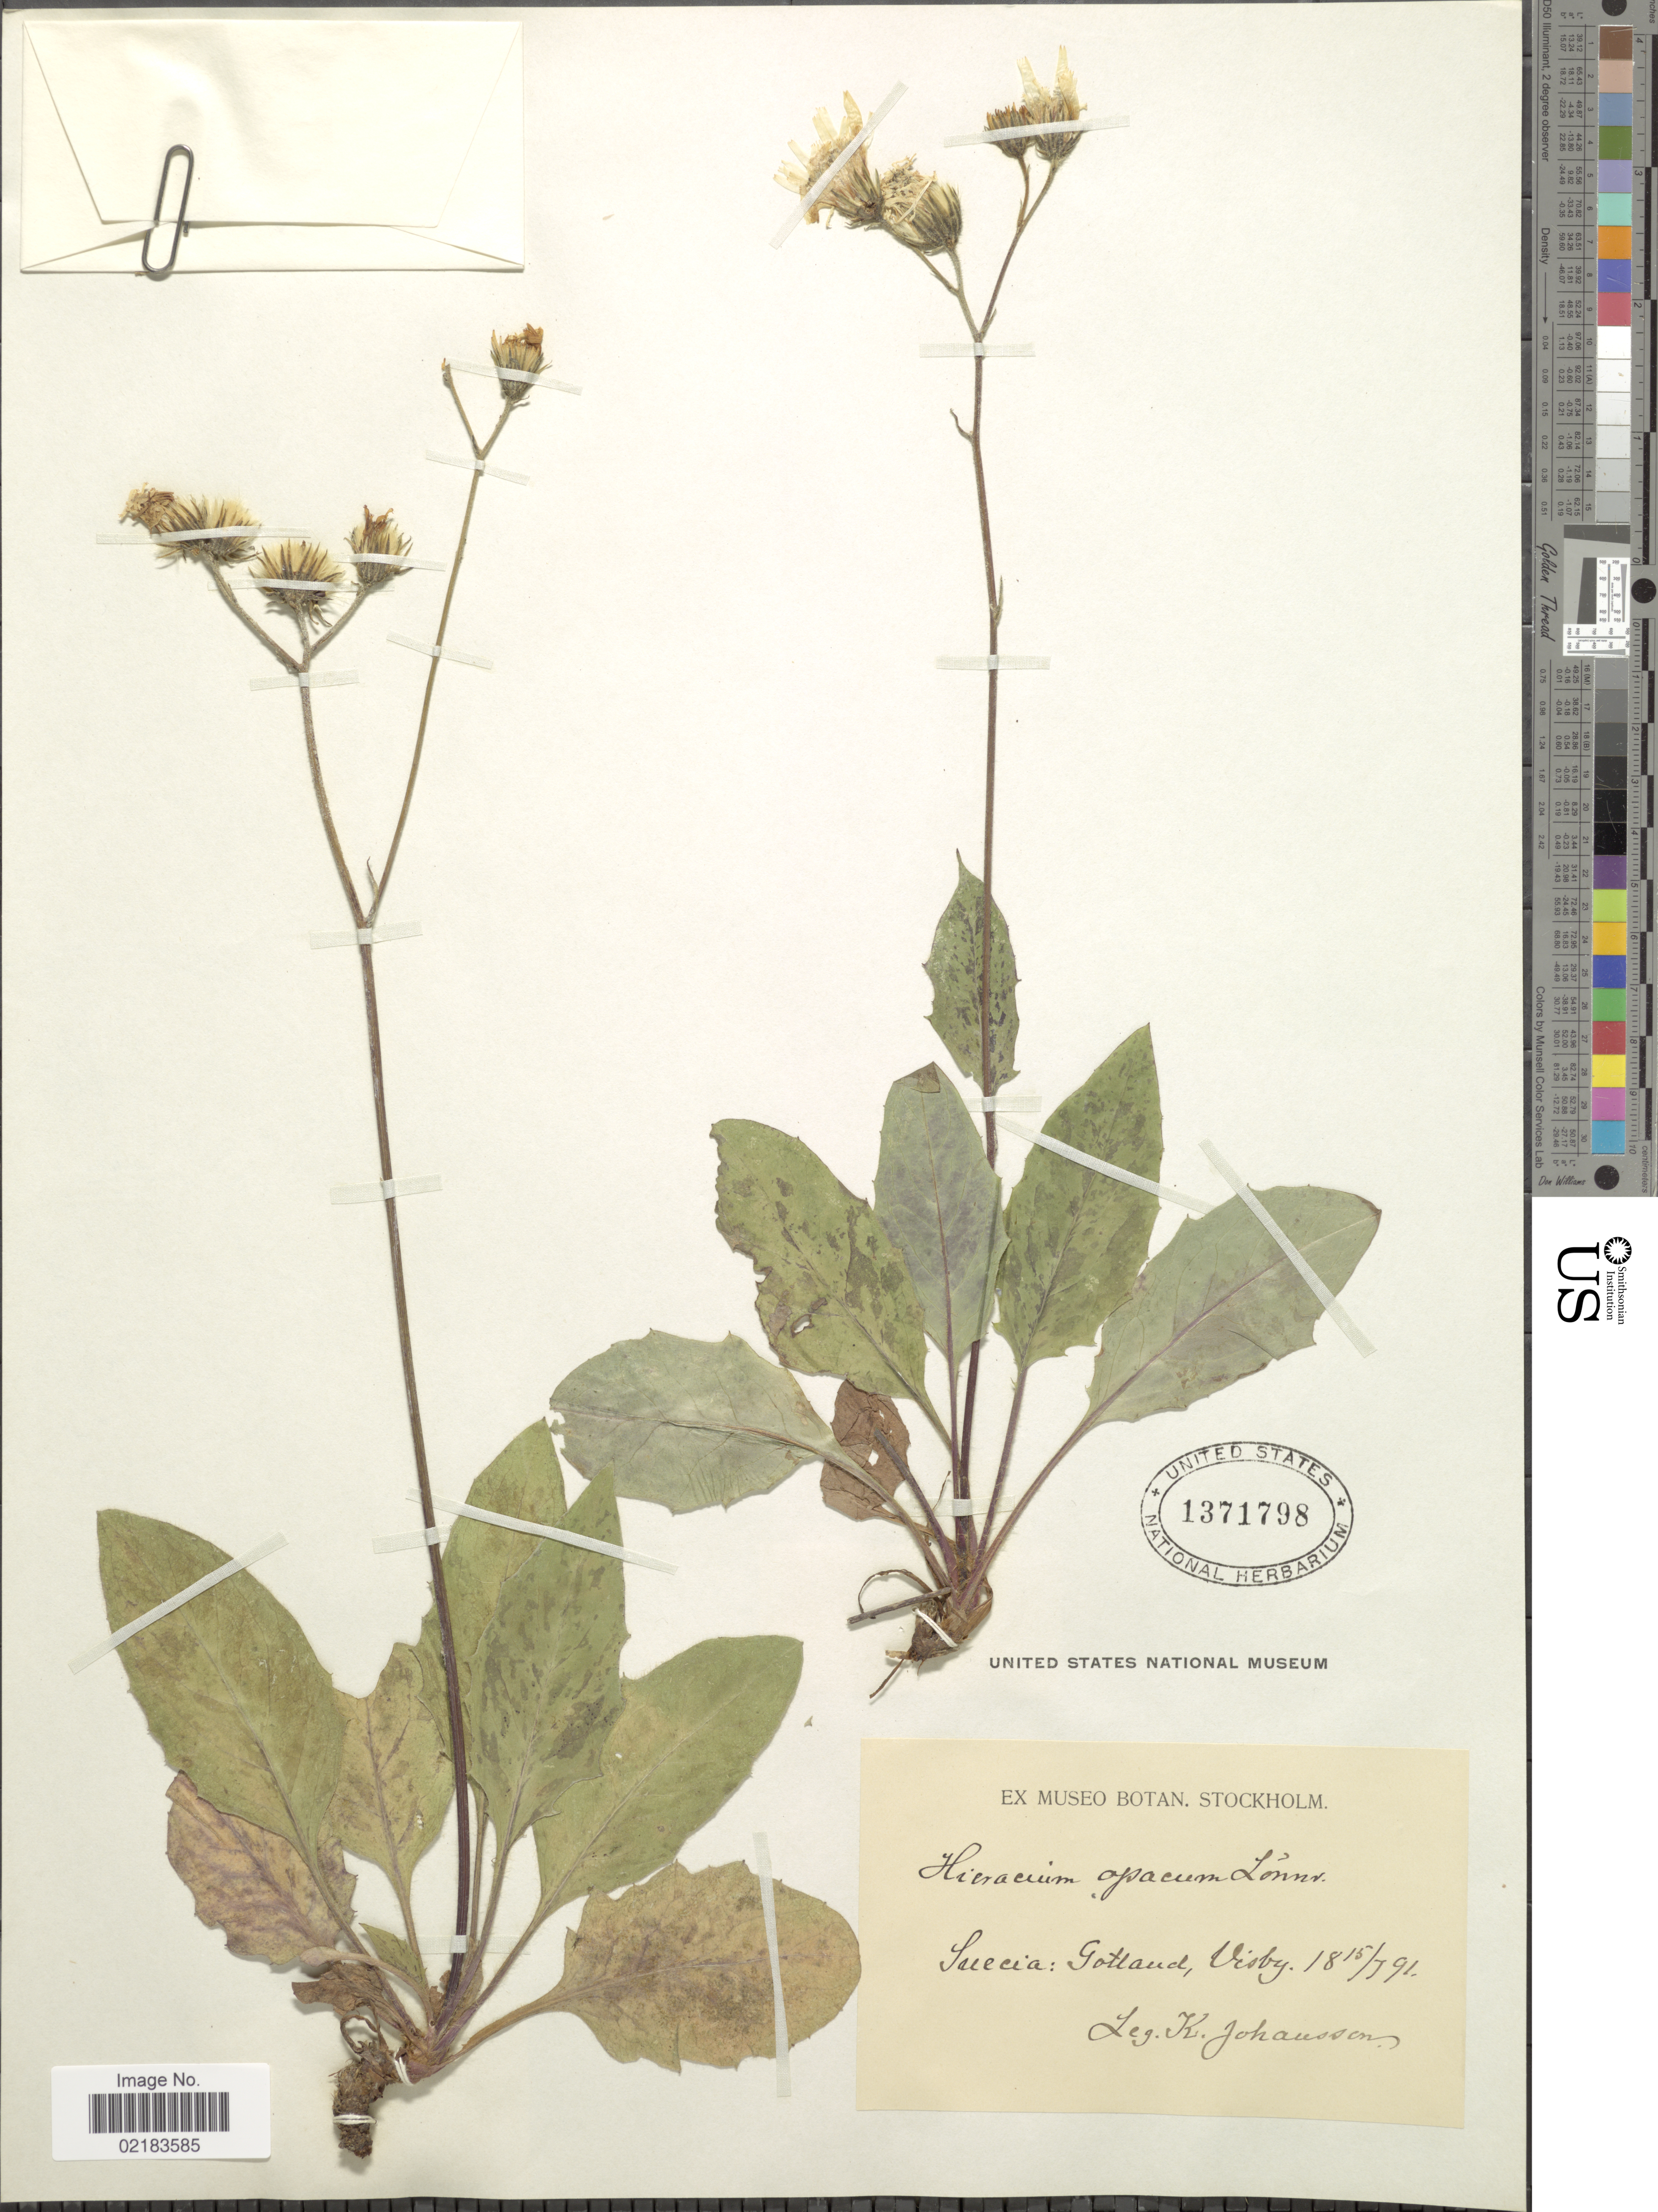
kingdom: Plantae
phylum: Tracheophyta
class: Magnoliopsida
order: Asterales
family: Asteraceae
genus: Hieracium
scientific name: Hieracium opacum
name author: (Lönnr. ex Dahlst.) Johanss.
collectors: K. Johansson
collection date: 1891-07-15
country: Sweden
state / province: Gotland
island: Gotland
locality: Visby.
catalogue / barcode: US 1371798